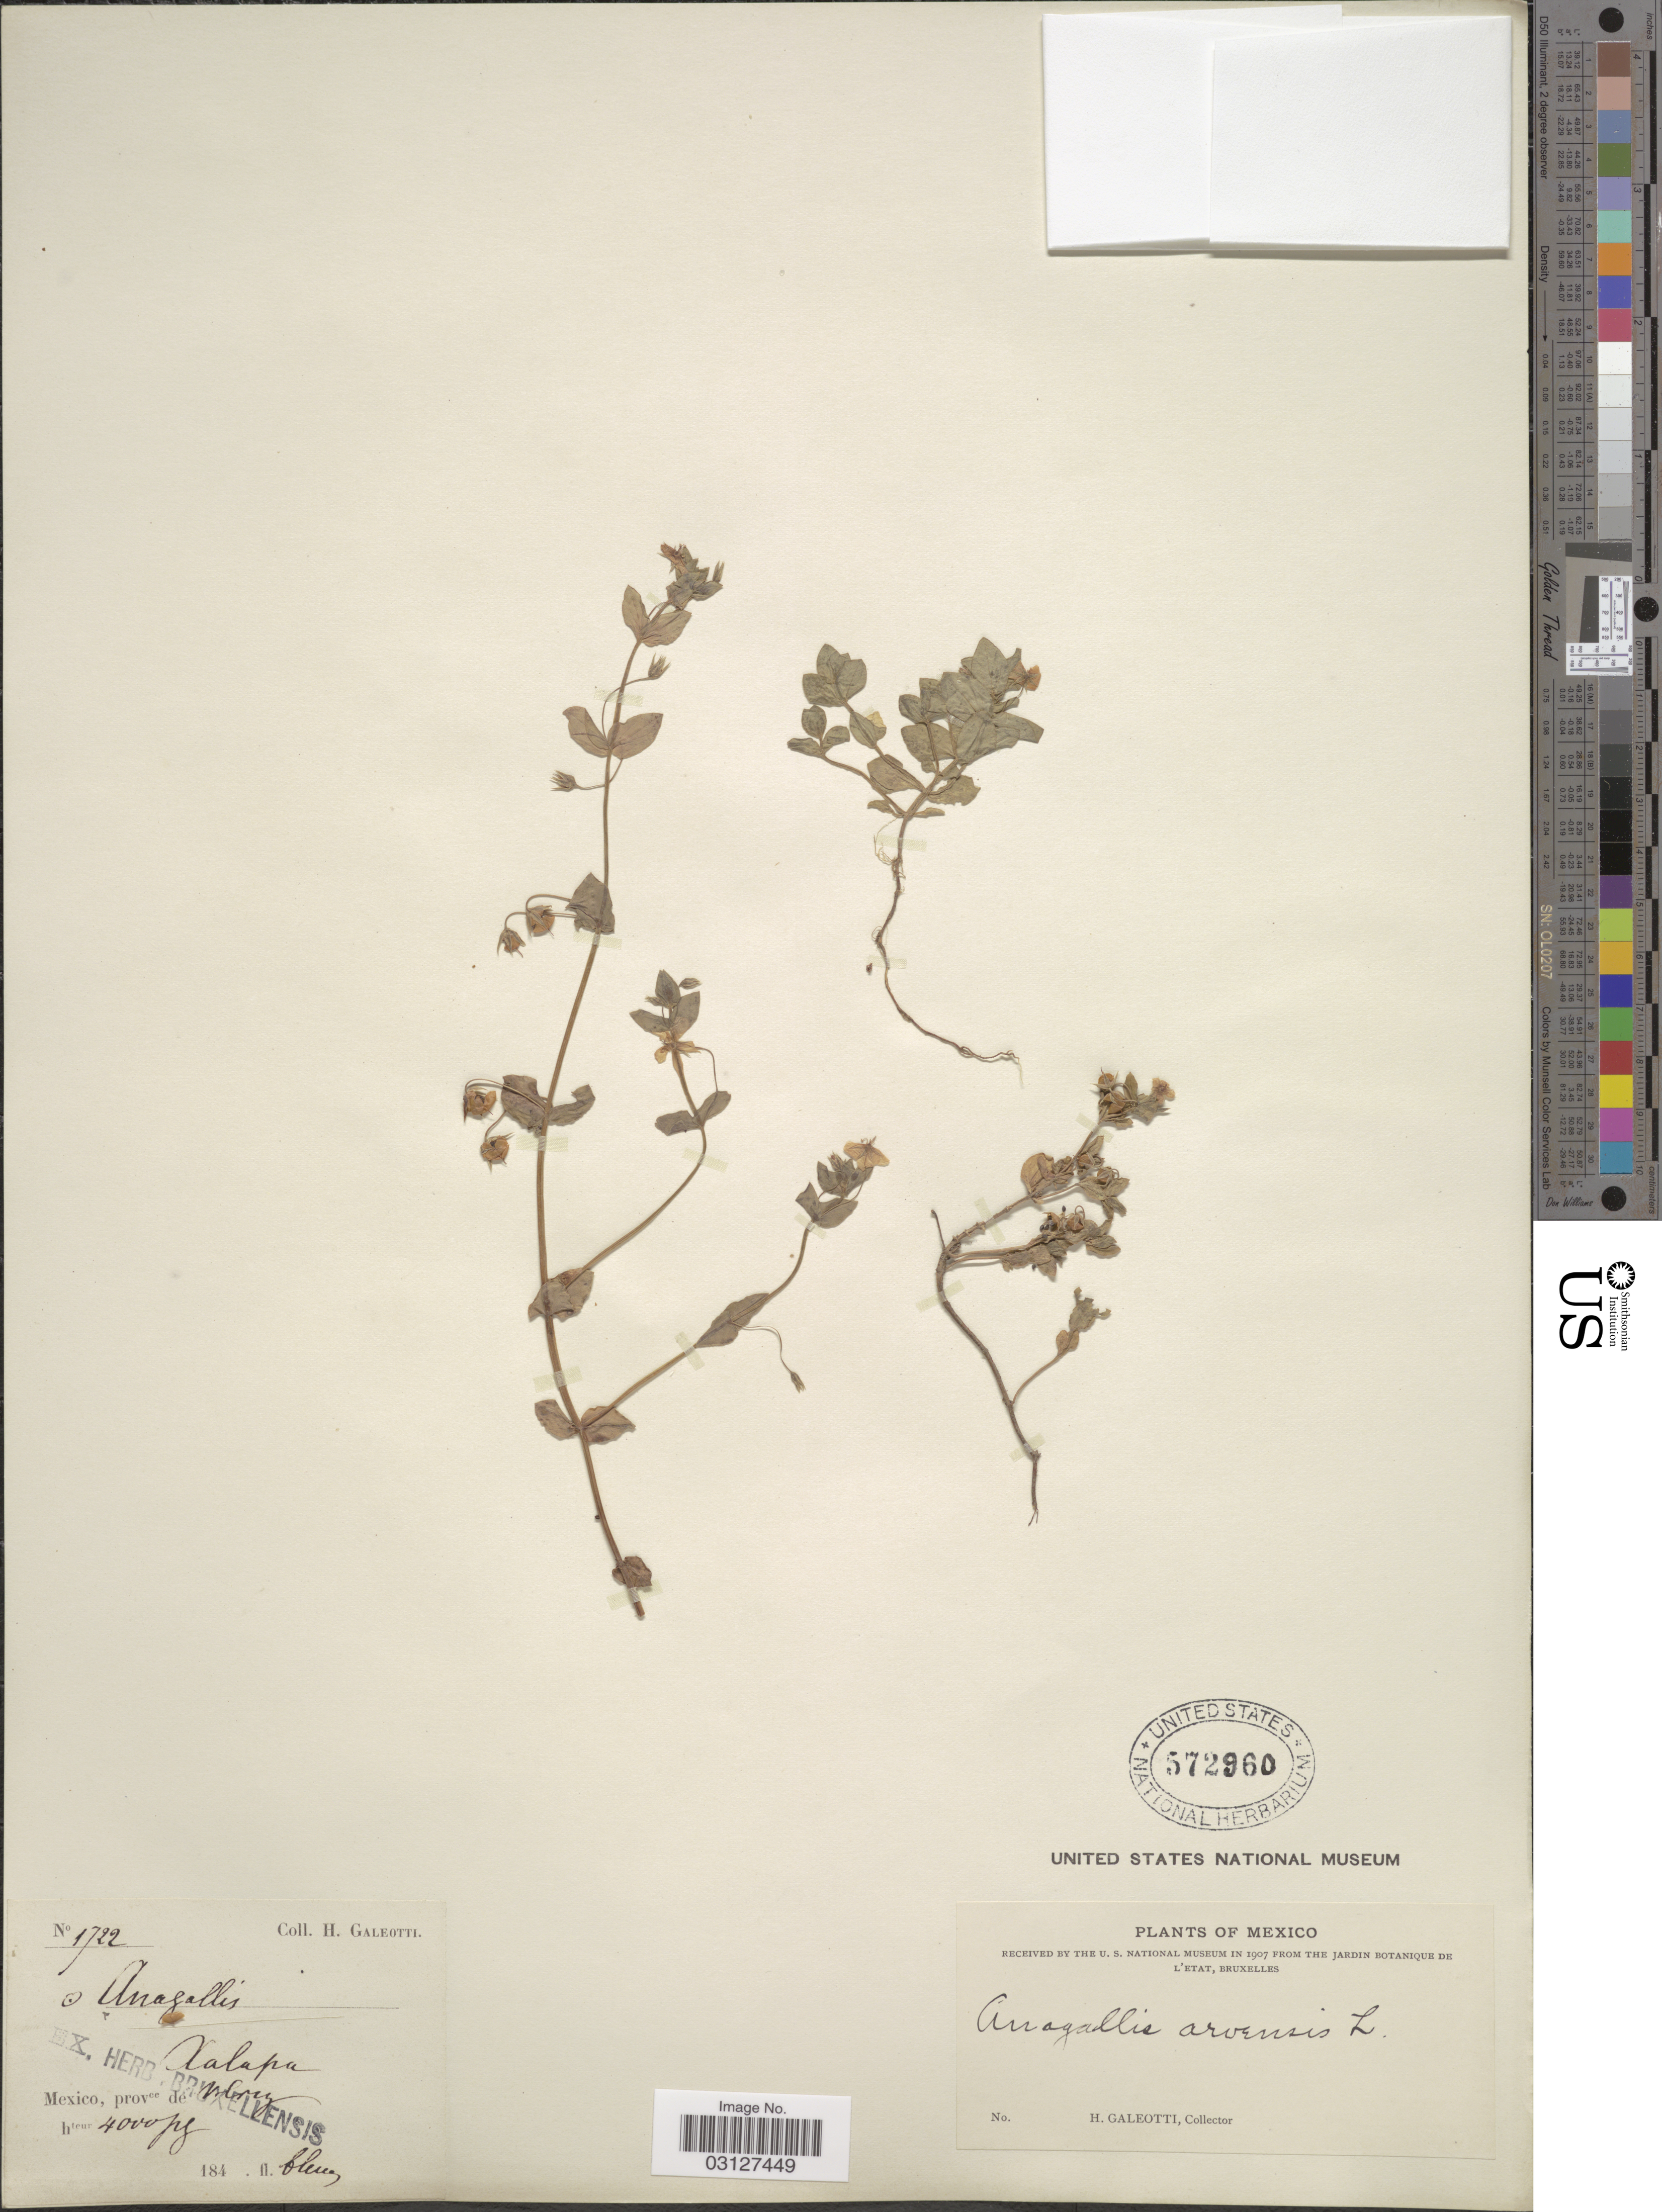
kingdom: Plantae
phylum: Tracheophyta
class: Magnoliopsida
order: Ericales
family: Primulaceae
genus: Anagallis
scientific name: Anagallis arvensis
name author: L.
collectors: H. G. Galeotti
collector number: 1722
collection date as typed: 184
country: Mexico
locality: Xalapa.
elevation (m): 1219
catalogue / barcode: US 572960